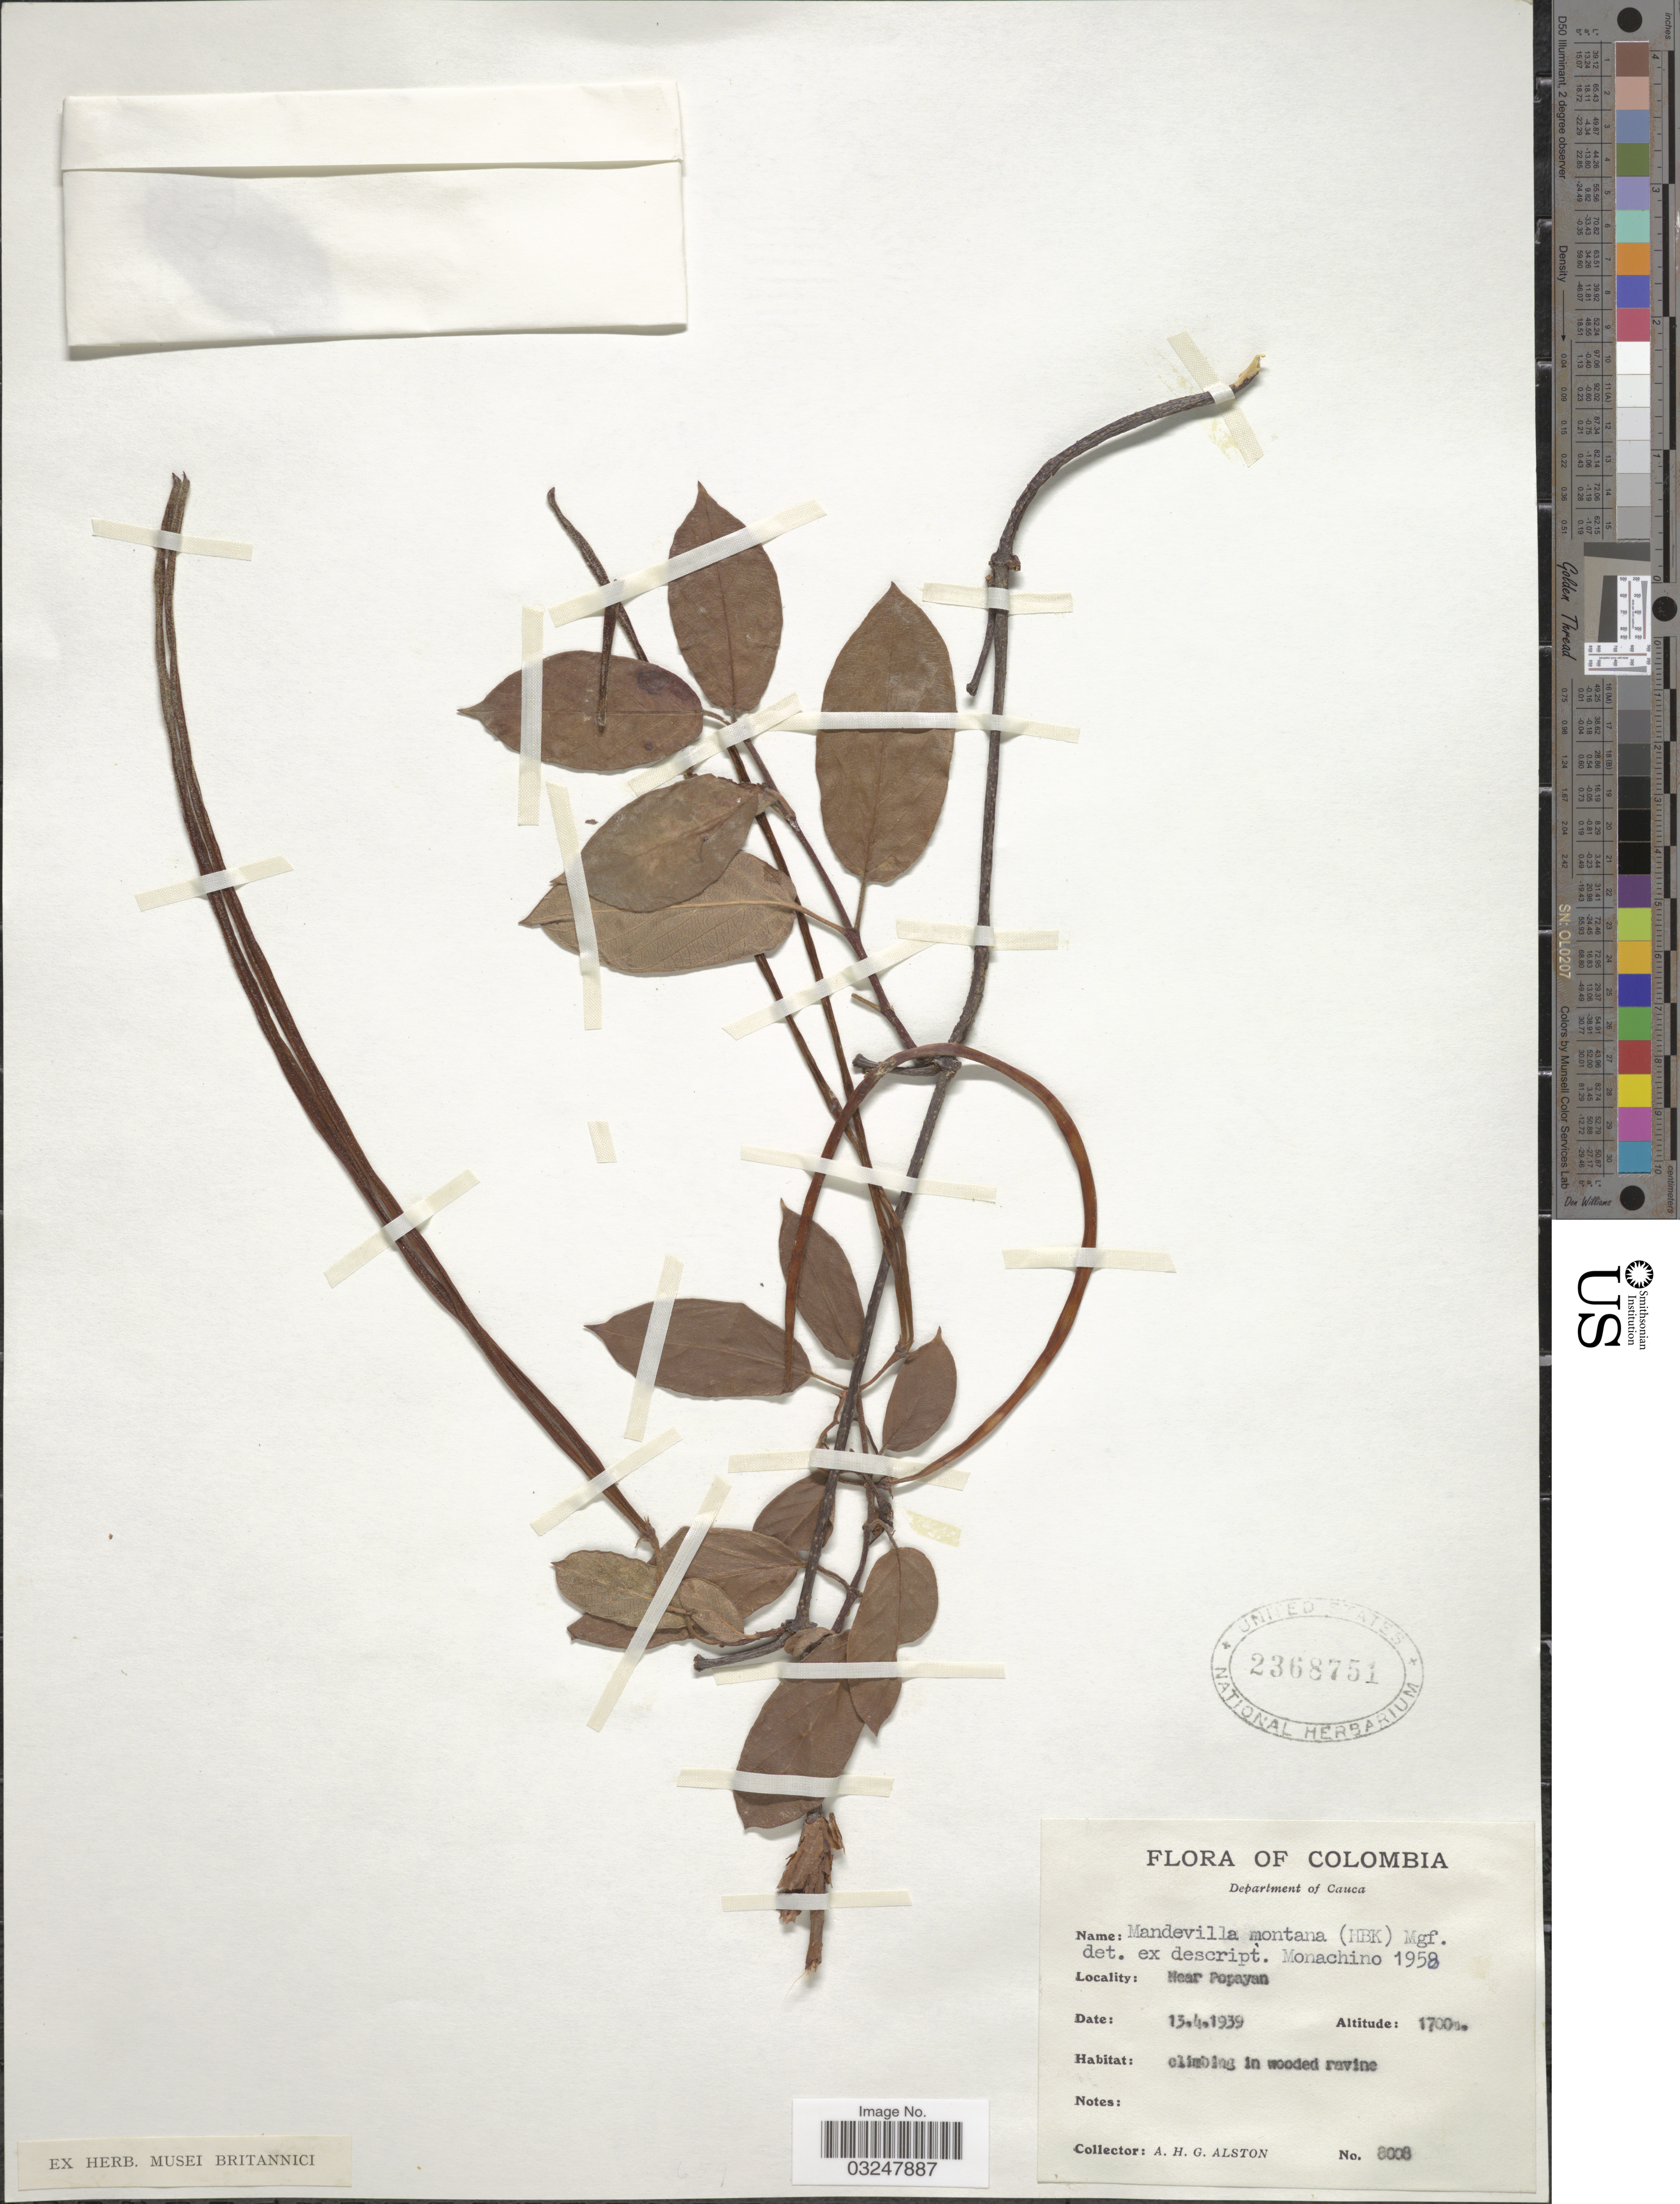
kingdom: Plantae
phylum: Tracheophyta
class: Magnoliopsida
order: Gentianales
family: Apocynaceae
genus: Mandevilla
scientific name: Mandevilla montana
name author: (Kunth) Markgr.-Dann.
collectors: A. H. Alston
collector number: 8008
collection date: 1939-04-13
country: Colombia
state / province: Cauca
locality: Department of Cauca, Near Popayan.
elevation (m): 1700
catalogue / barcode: US 2368751